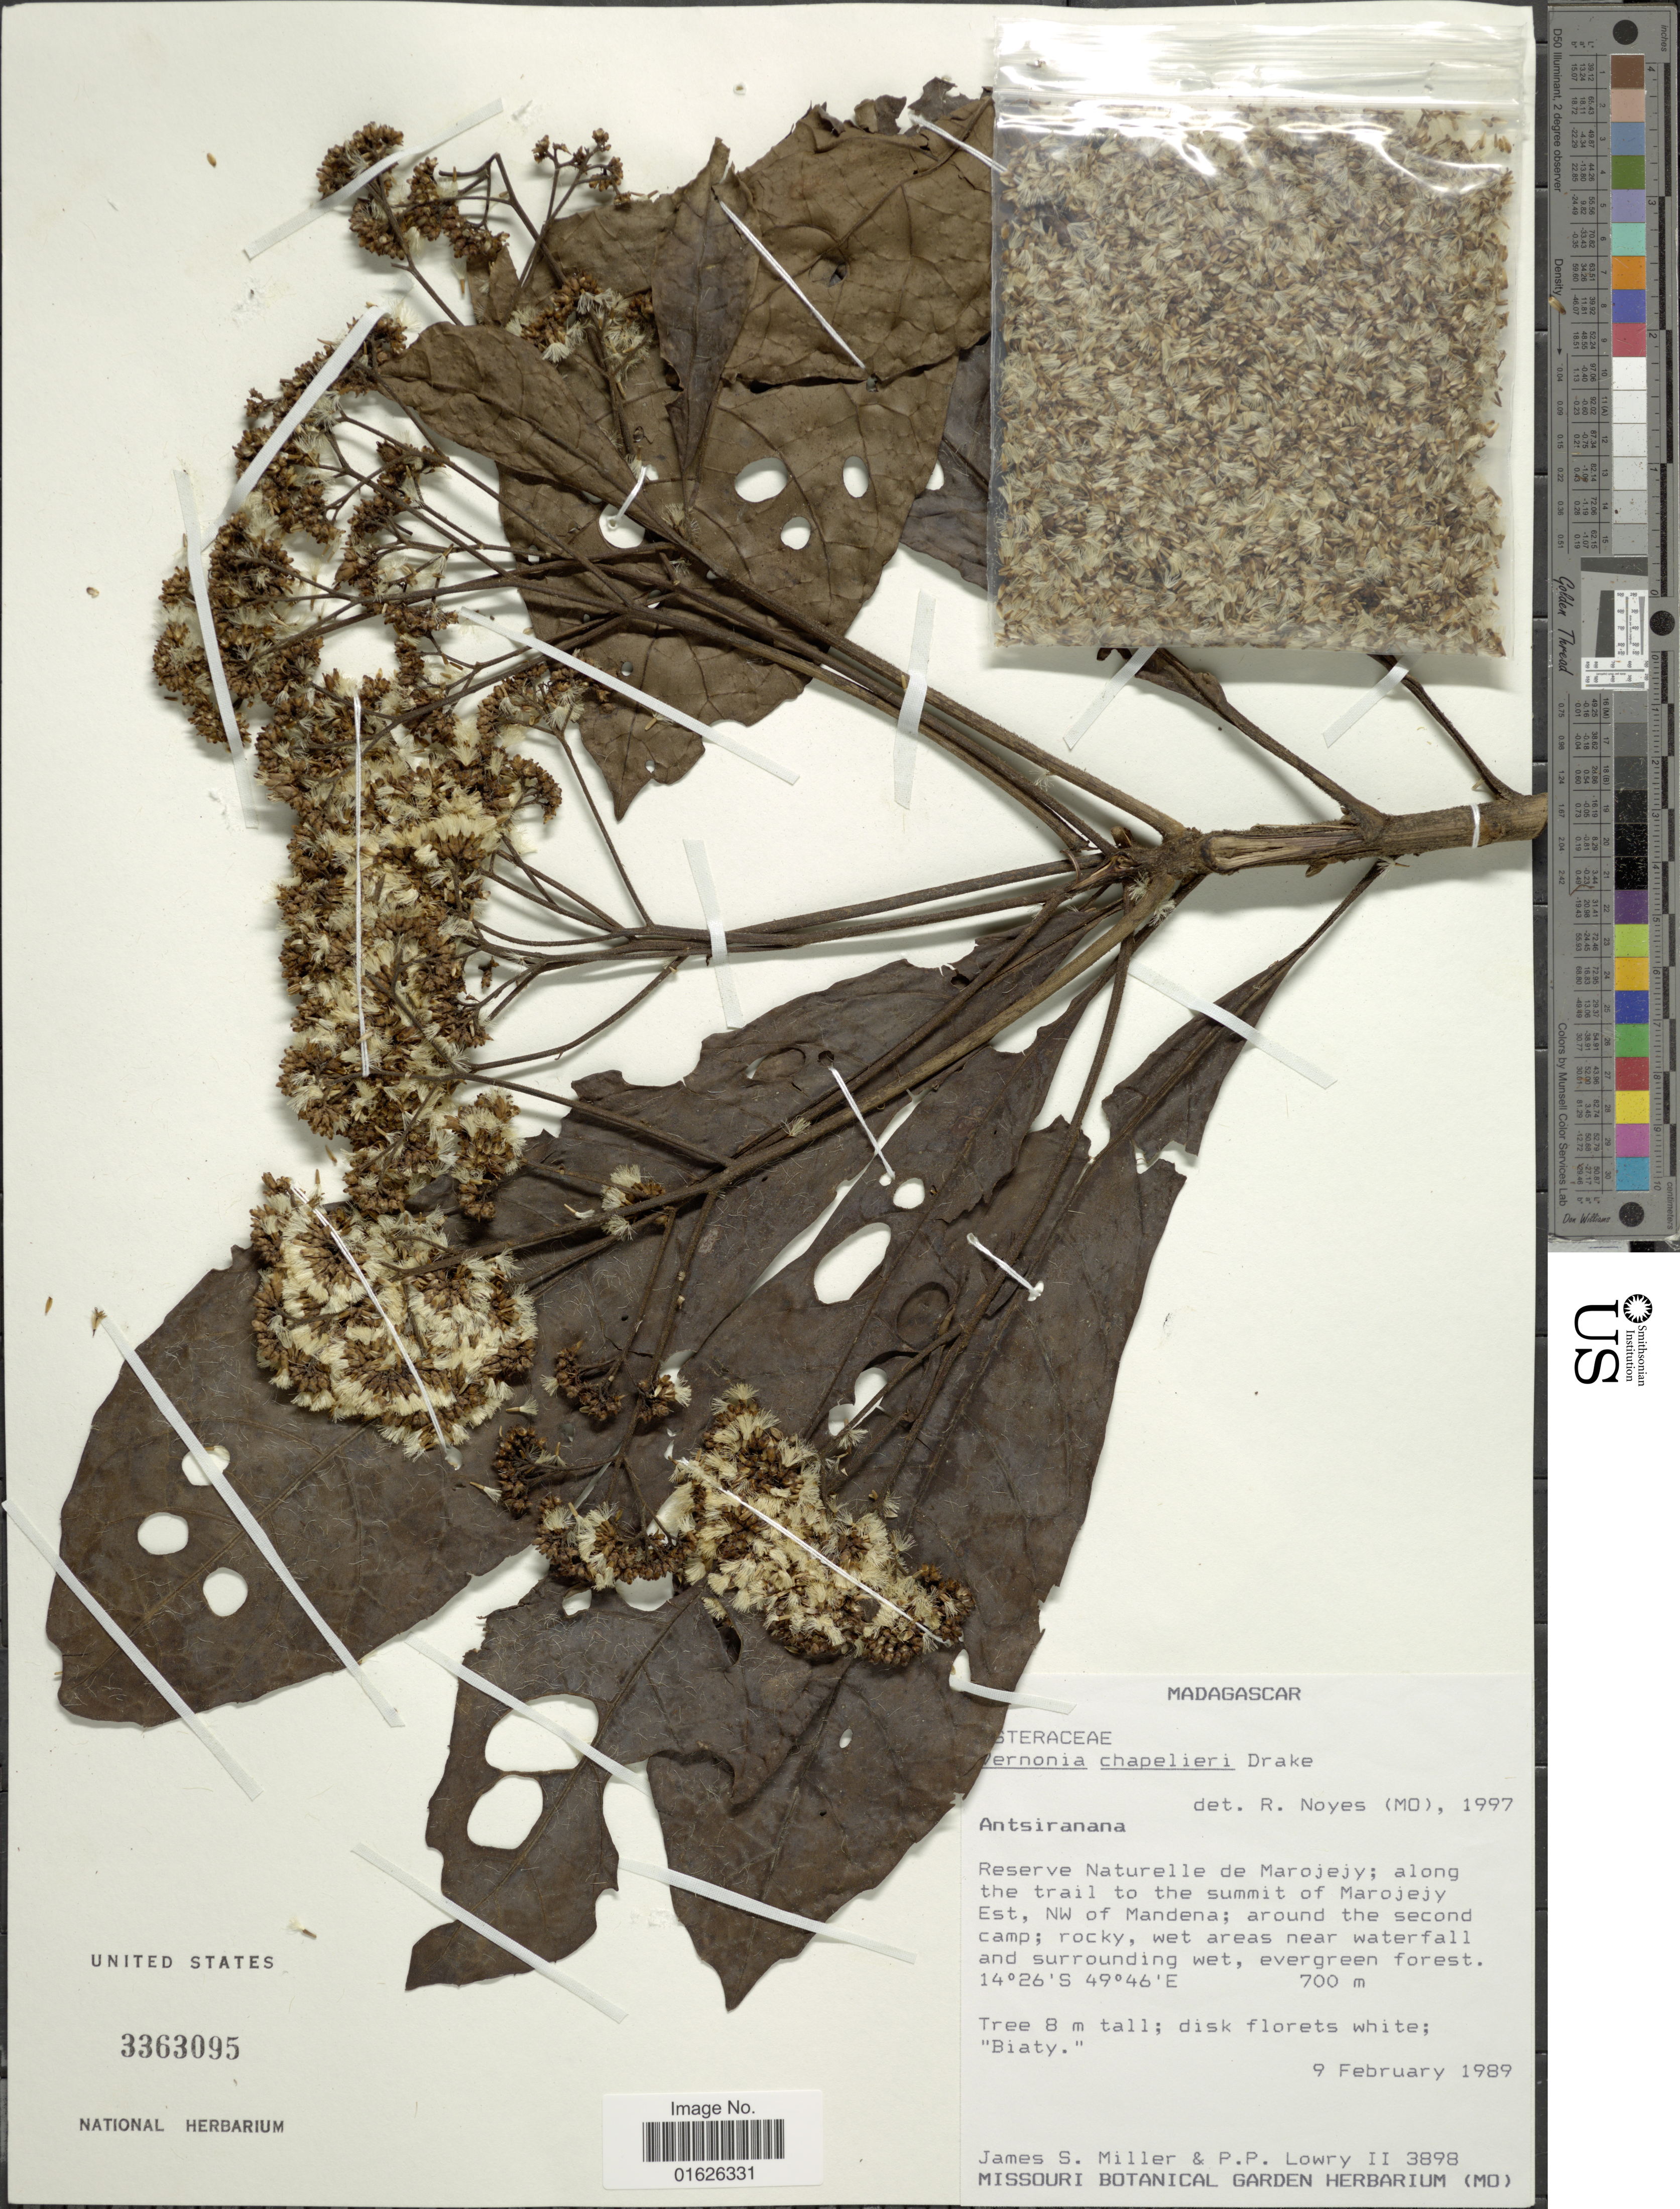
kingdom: Plantae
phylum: Tracheophyta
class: Magnoliopsida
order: Asterales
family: Asteraceae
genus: Gymnanthemum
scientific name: Gymnanthemum chapelieri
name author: (Drake) H. Rob.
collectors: J. S. Miller & P. Lowry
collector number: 3898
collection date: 1989-02-09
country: Madagascar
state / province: Sava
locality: Reserve Naturelle de Marojejy; along the trail to the summit of Marojejy, Est, NW of Mandena, around the second Camp.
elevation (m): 700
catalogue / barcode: US 3363095